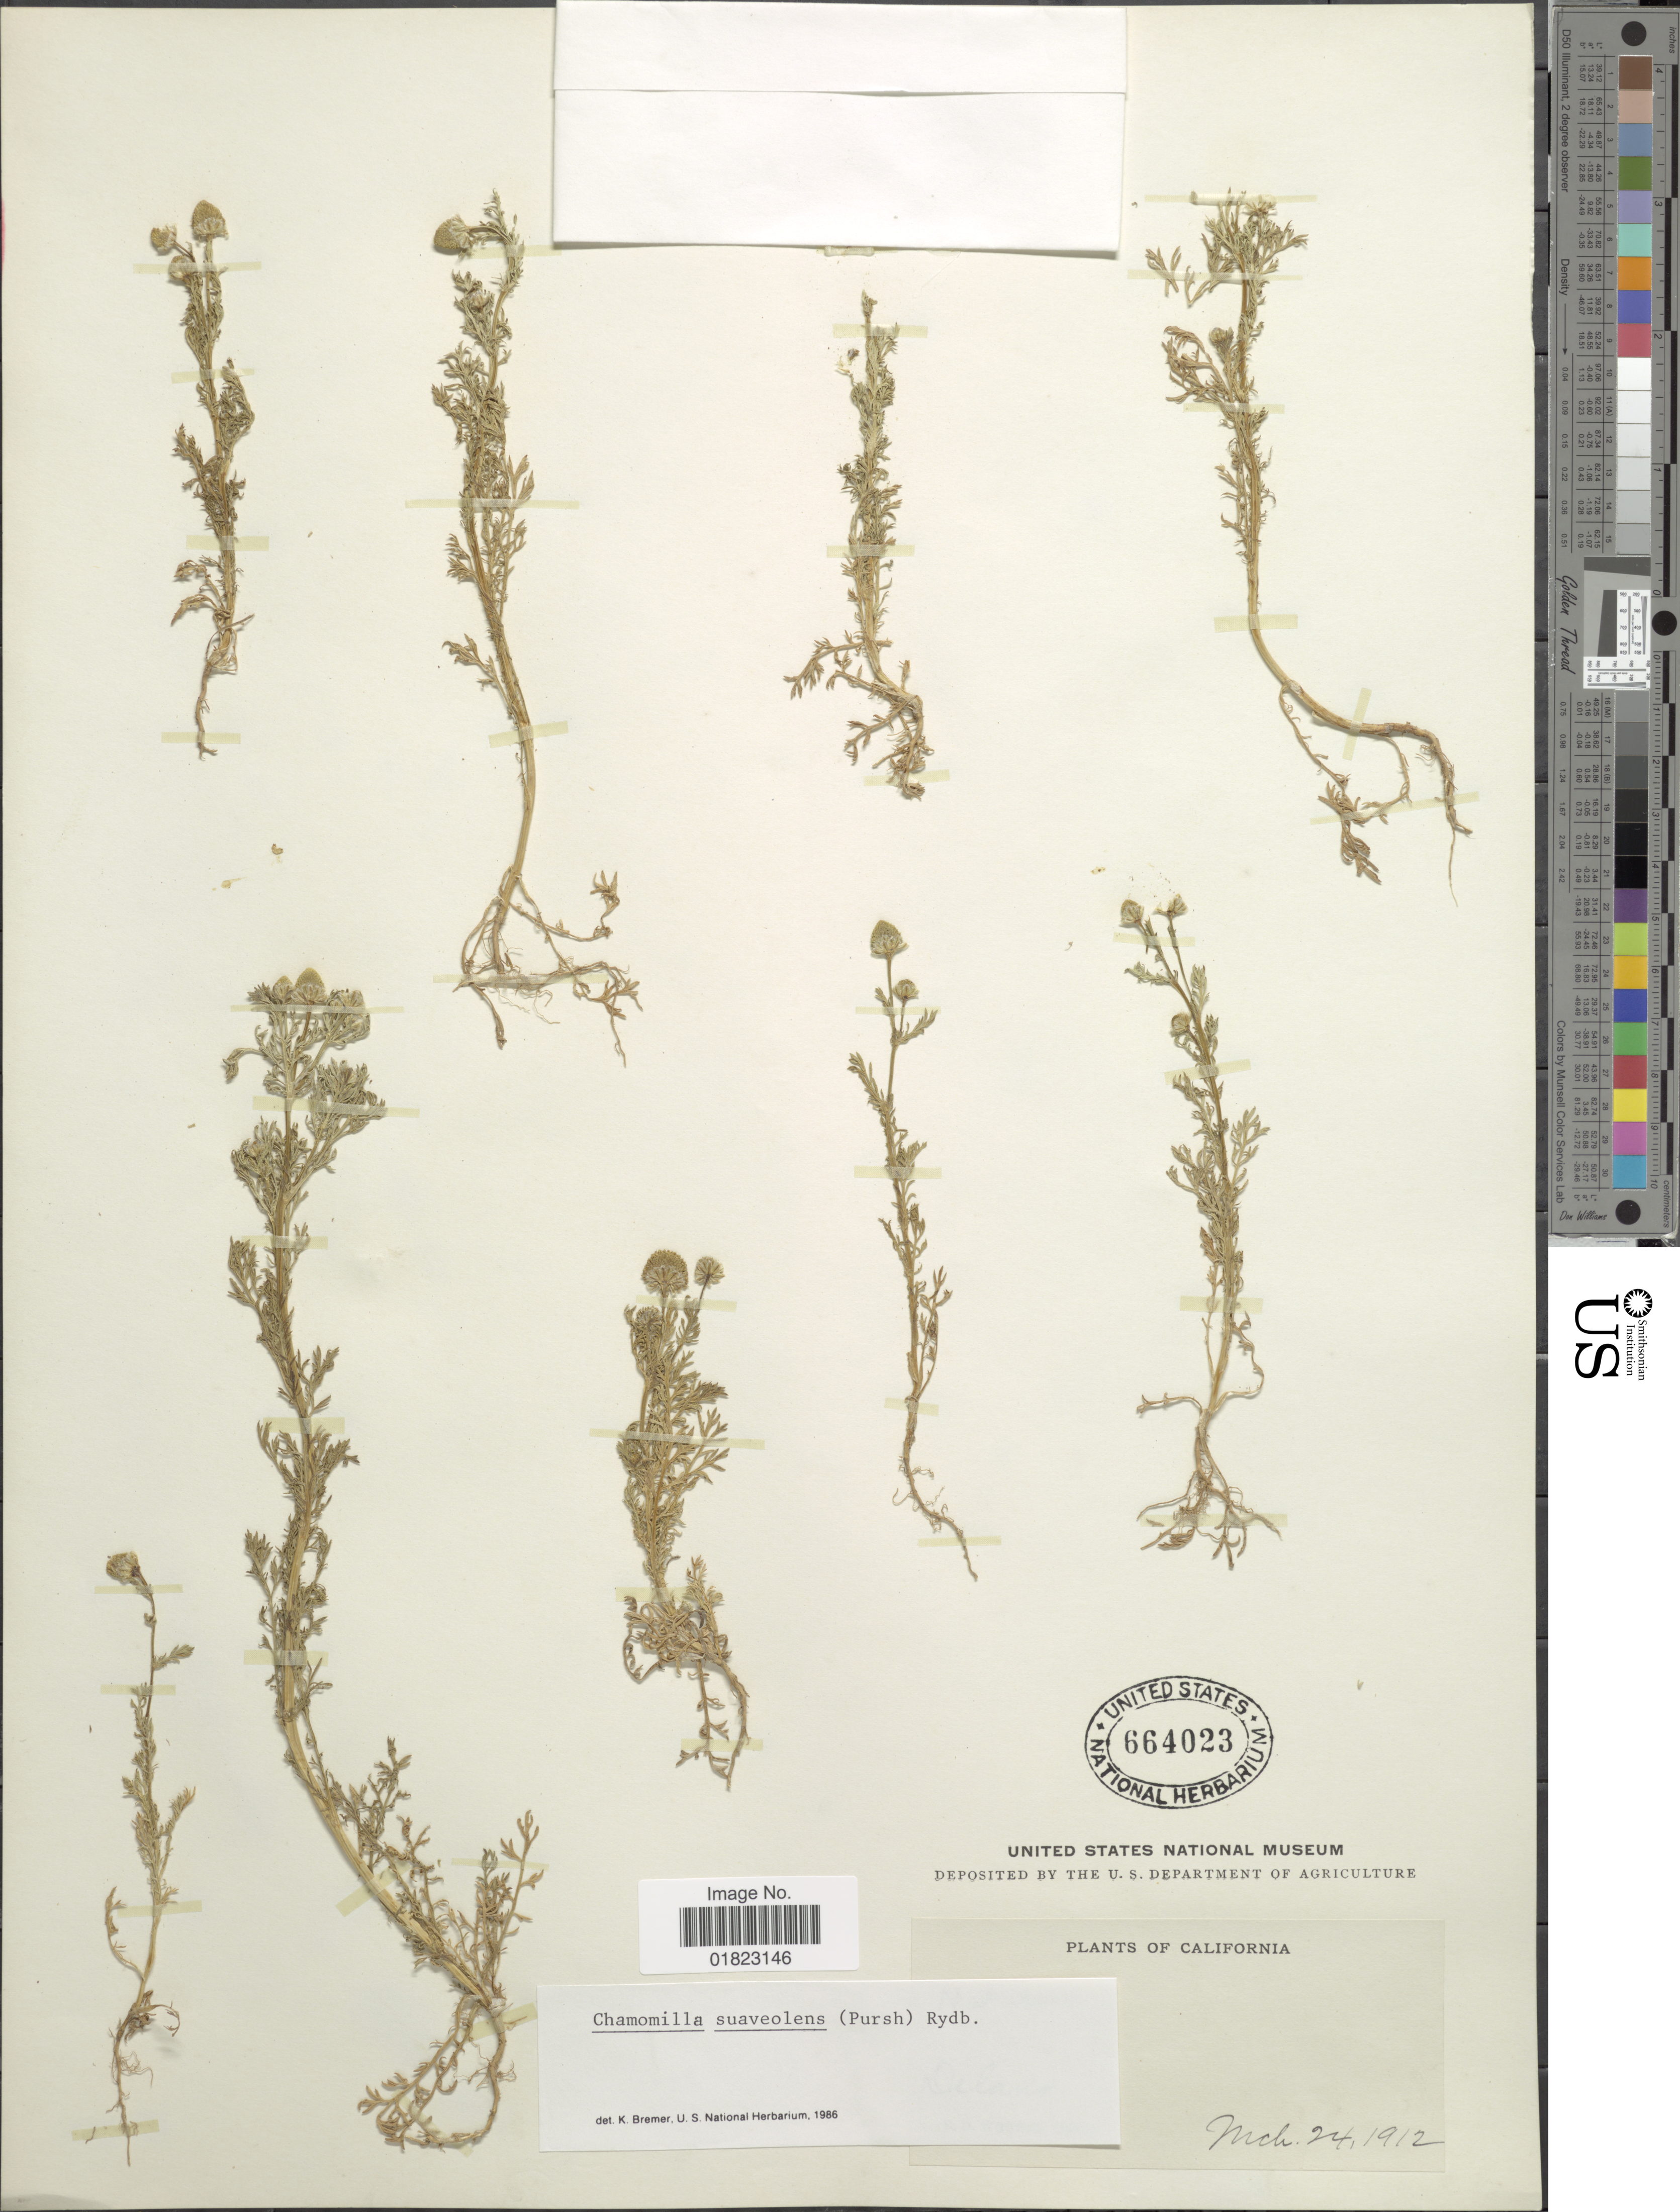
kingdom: Plantae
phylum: Tracheophyta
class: Magnoliopsida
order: Asterales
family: Asteraceae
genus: Matricaria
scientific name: Matricaria matricarioides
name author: (Less.) Porter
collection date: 1912-03-24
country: United States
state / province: California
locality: California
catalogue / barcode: US 664023